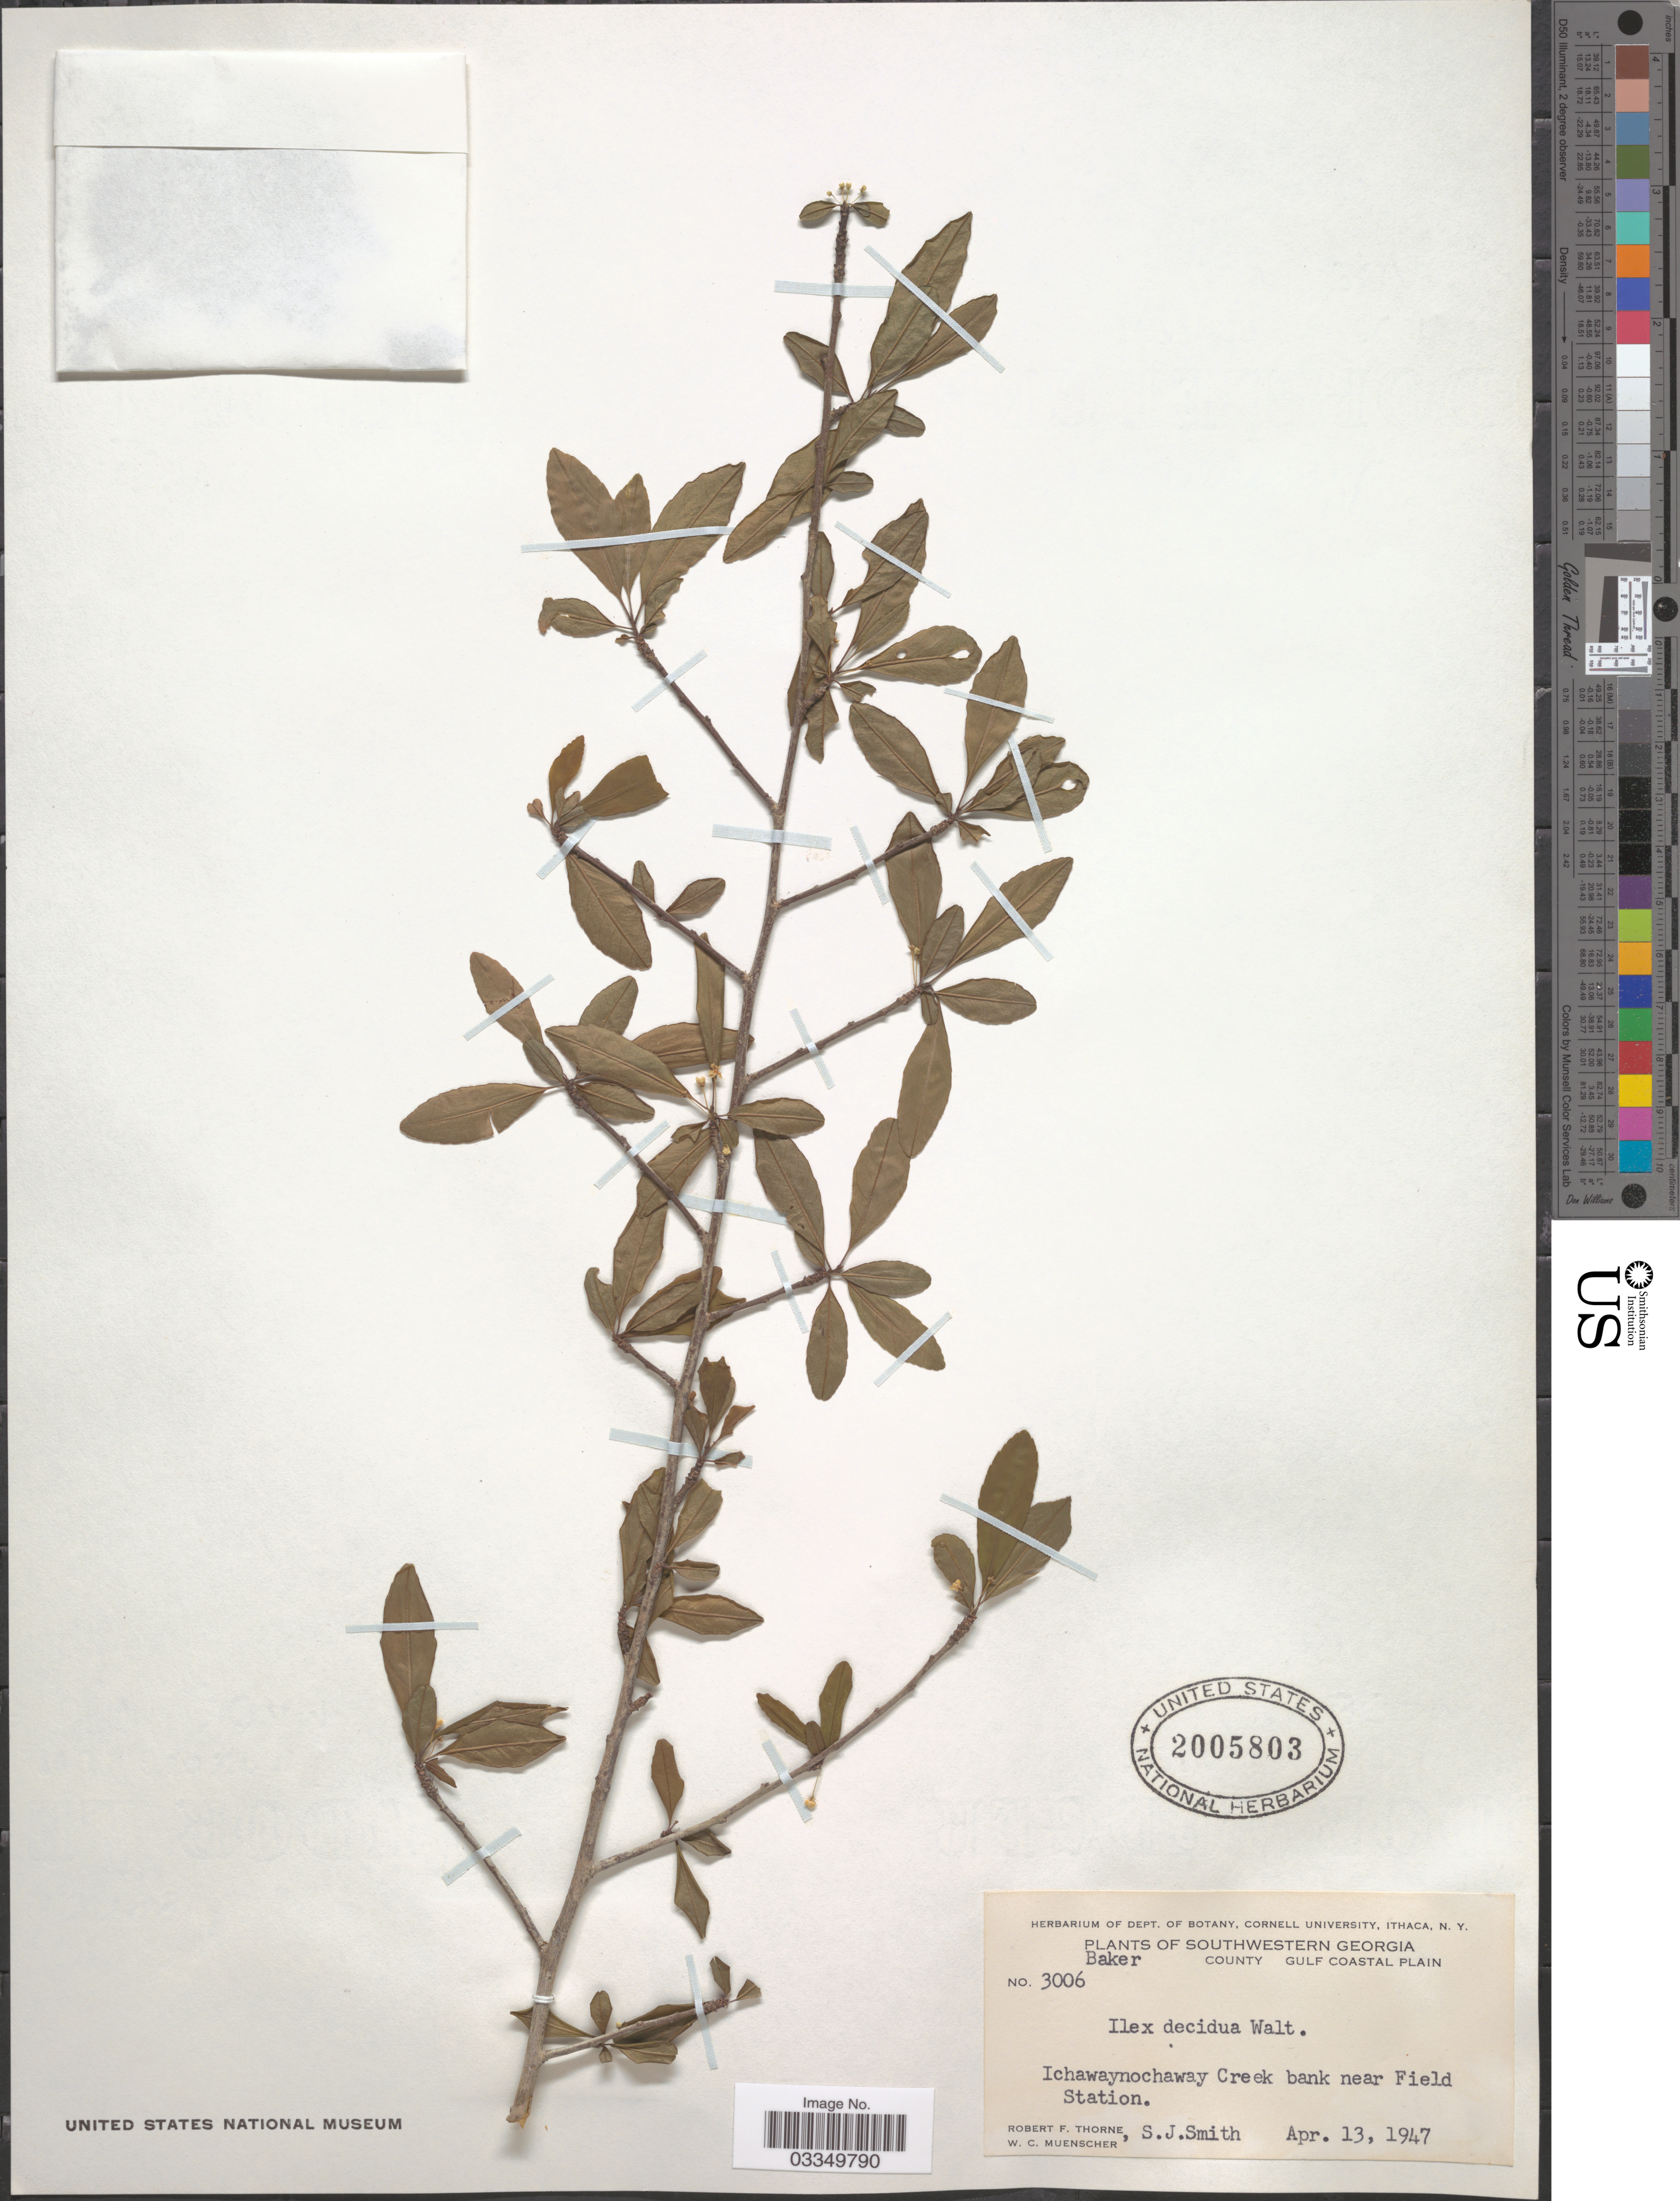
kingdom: Plantae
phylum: Tracheophyta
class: Magnoliopsida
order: Aquifoliales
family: Aquifoliaceae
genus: Ilex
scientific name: Ilex decidua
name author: Walter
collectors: R. F. Thorne, S. Smith & W. Muenscher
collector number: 3006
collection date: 1947-04-13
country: United States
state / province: Georgia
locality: Southwestern Georgia. Baker County. Gulf Coastal Plain. Ichawaynochaway Creek bank near Field Station.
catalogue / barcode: US 2005803